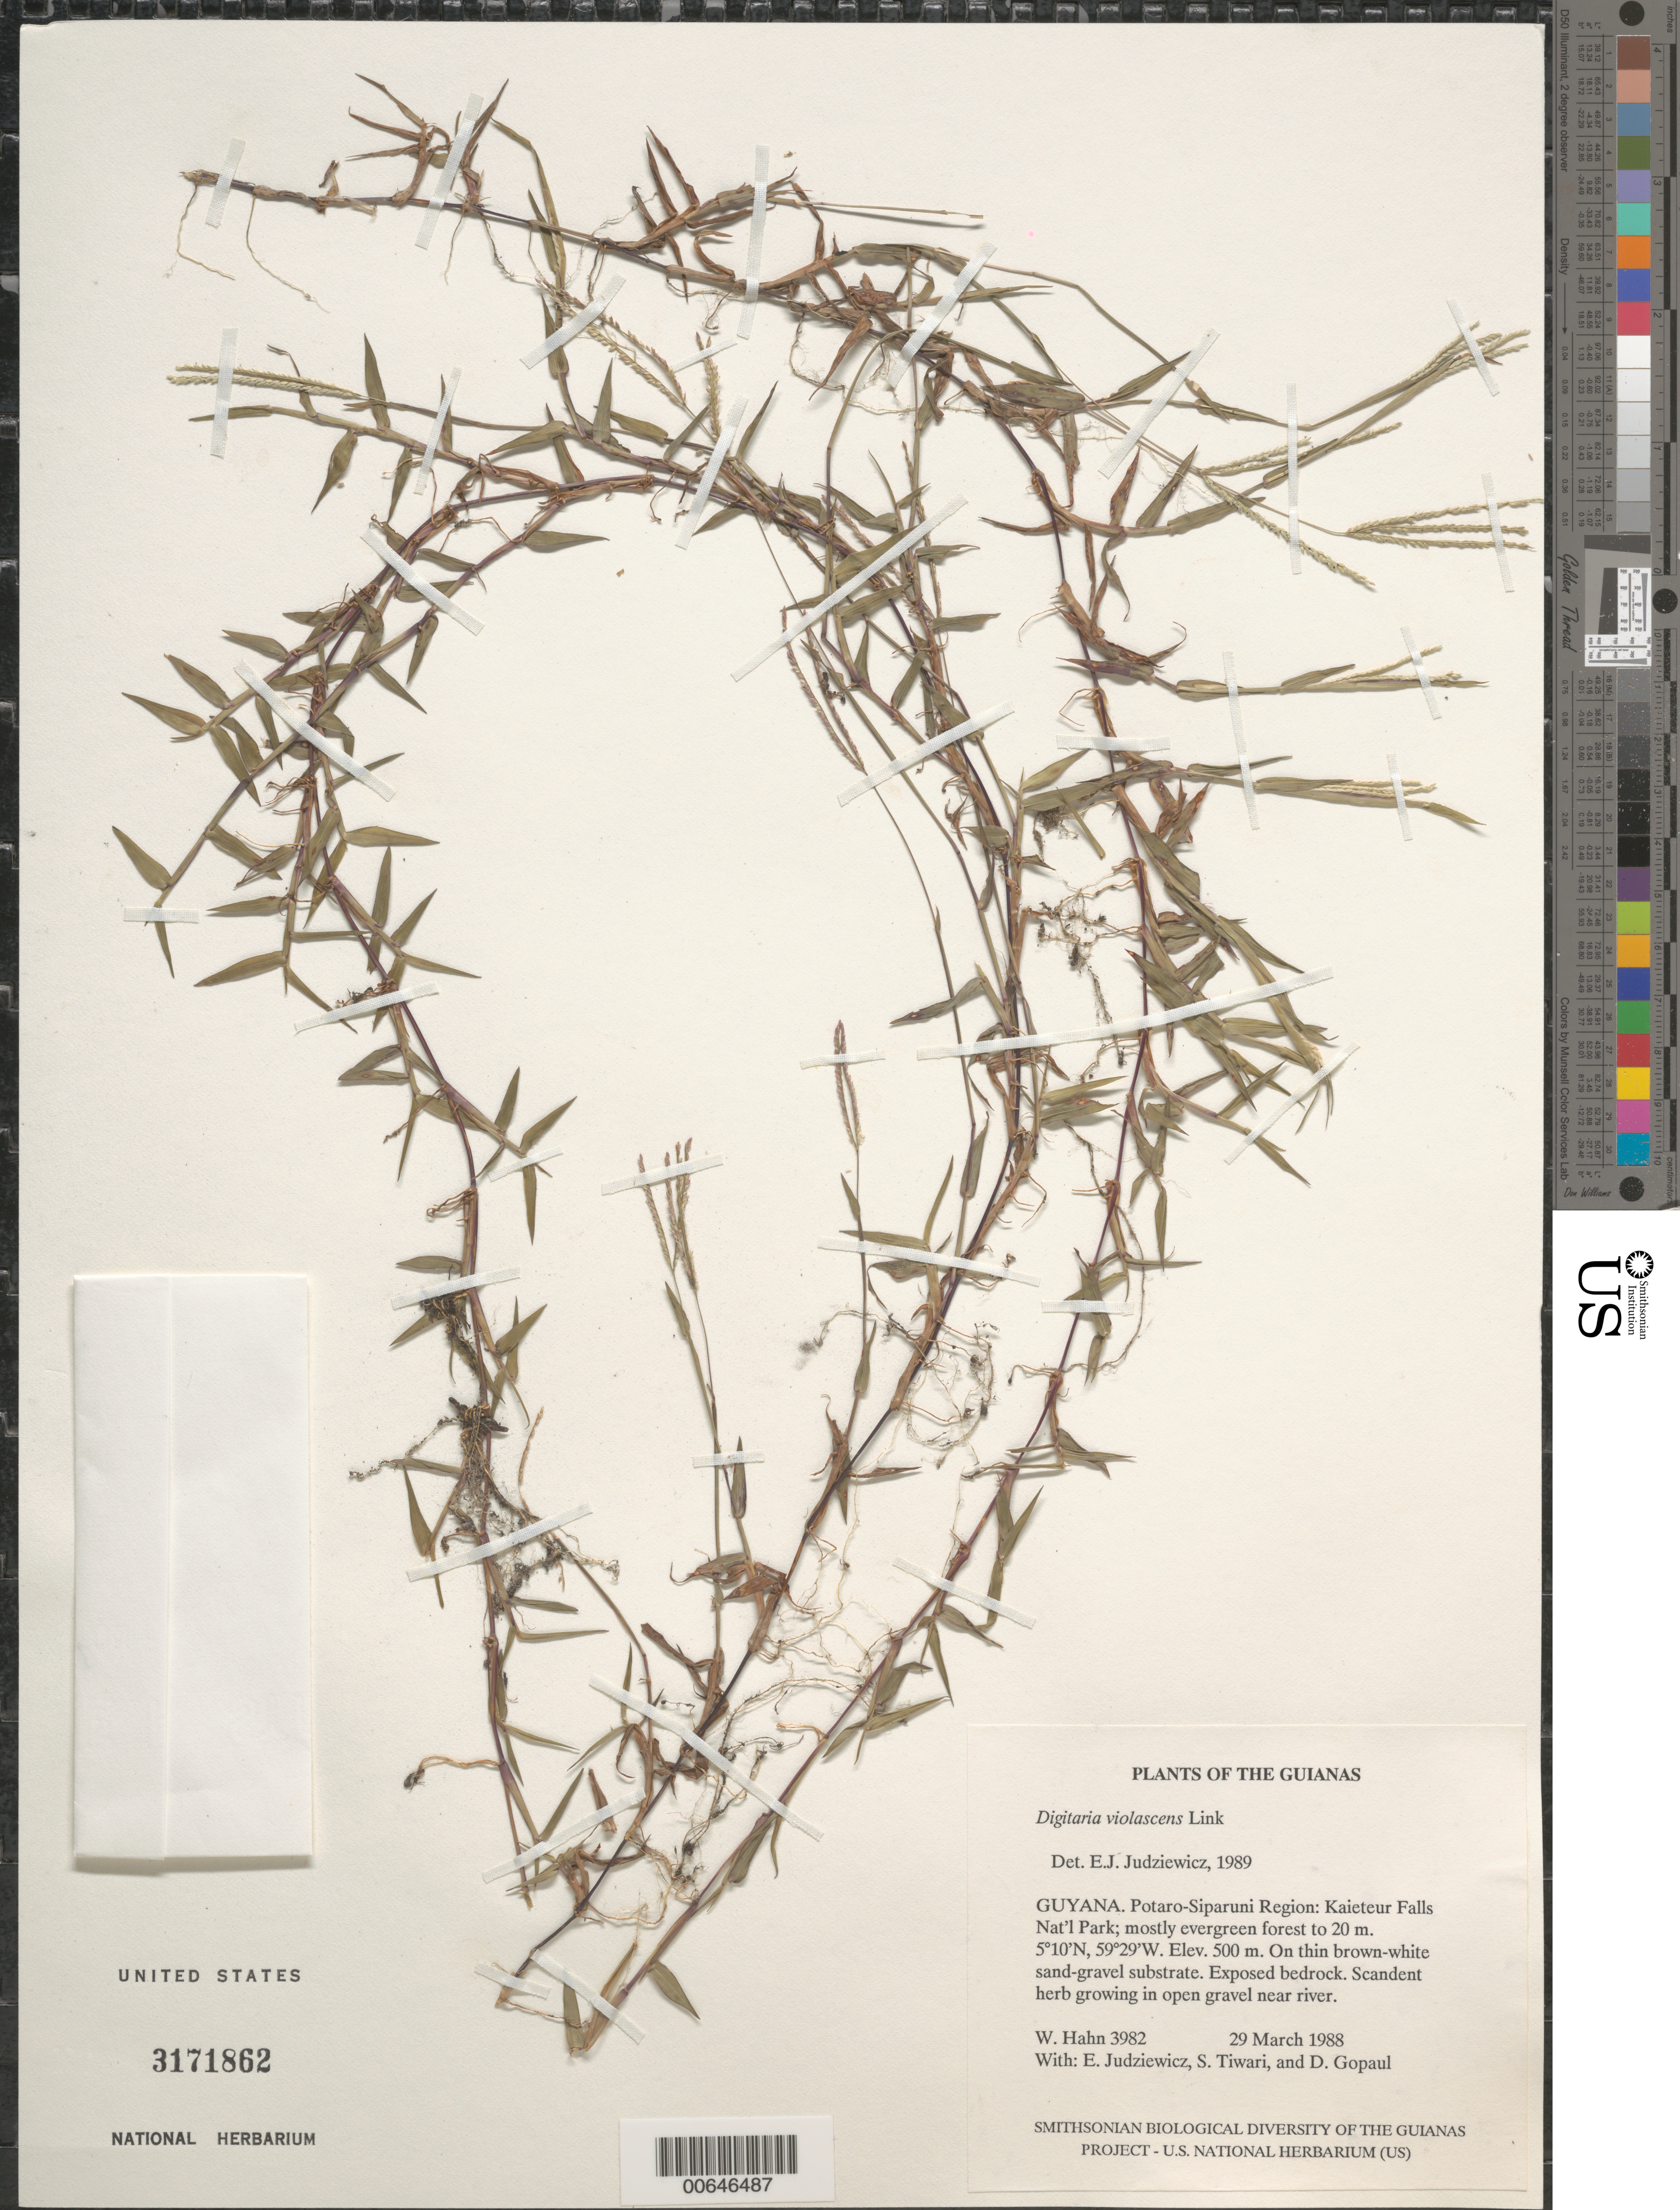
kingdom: Plantae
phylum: Tracheophyta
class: Liliopsida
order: Poales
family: Poaceae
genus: Digitaria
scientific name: Digitaria violascens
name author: Link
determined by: Judziewicz, E. J.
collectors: W. Hahn, E. J. Judziewicz, S. Tiwari & D. Gopaul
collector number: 3982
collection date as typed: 29 March 1988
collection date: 1988-03-29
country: Guyana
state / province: Potaro-Siparuni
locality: Kaieteur Falls National Park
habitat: Mostly evergreen forest to 20 m on thin brown-white sand-gravel substrate. Exposed bedrock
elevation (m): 500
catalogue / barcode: US 3171862